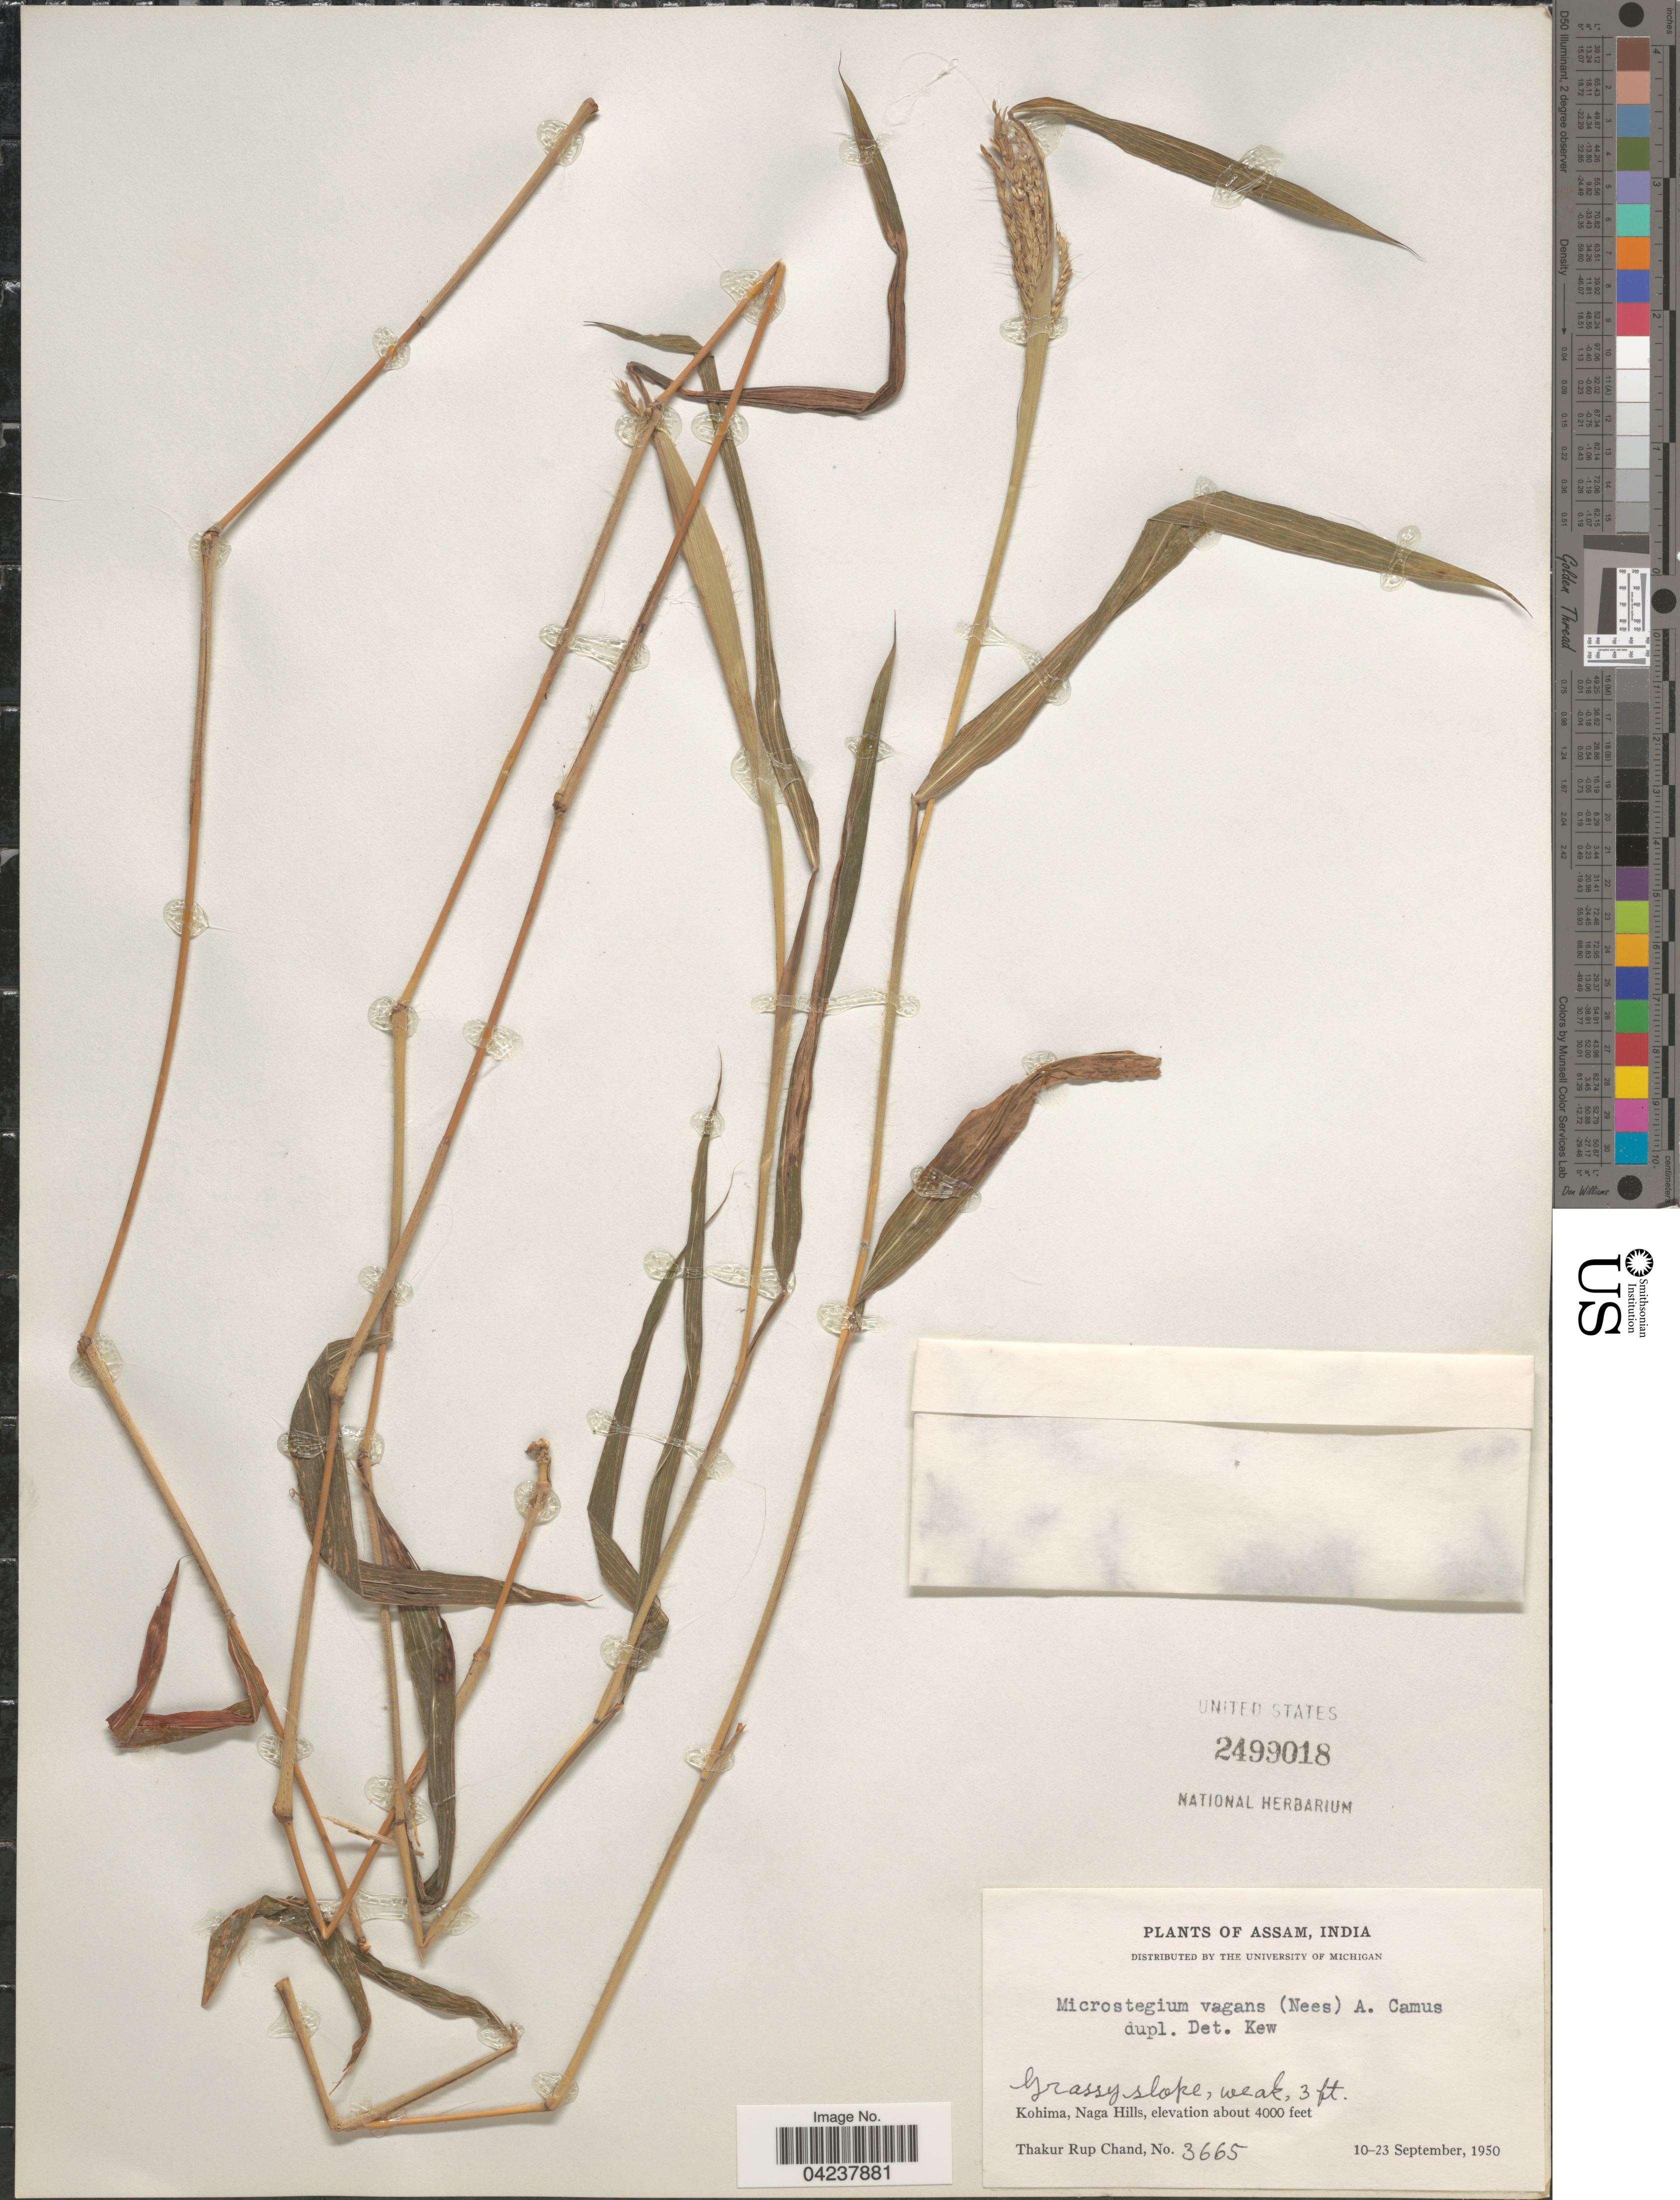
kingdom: Plantae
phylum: Tracheophyta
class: Liliopsida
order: Poales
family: Poaceae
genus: Microstegium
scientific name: Microstegium fasciculatum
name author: (L.) Henr.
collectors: T. R. Chand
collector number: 3665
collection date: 1950-09-10/1950-09-23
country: India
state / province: Assam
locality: Kohima, Naga Hills.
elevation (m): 1219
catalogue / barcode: US 2499018